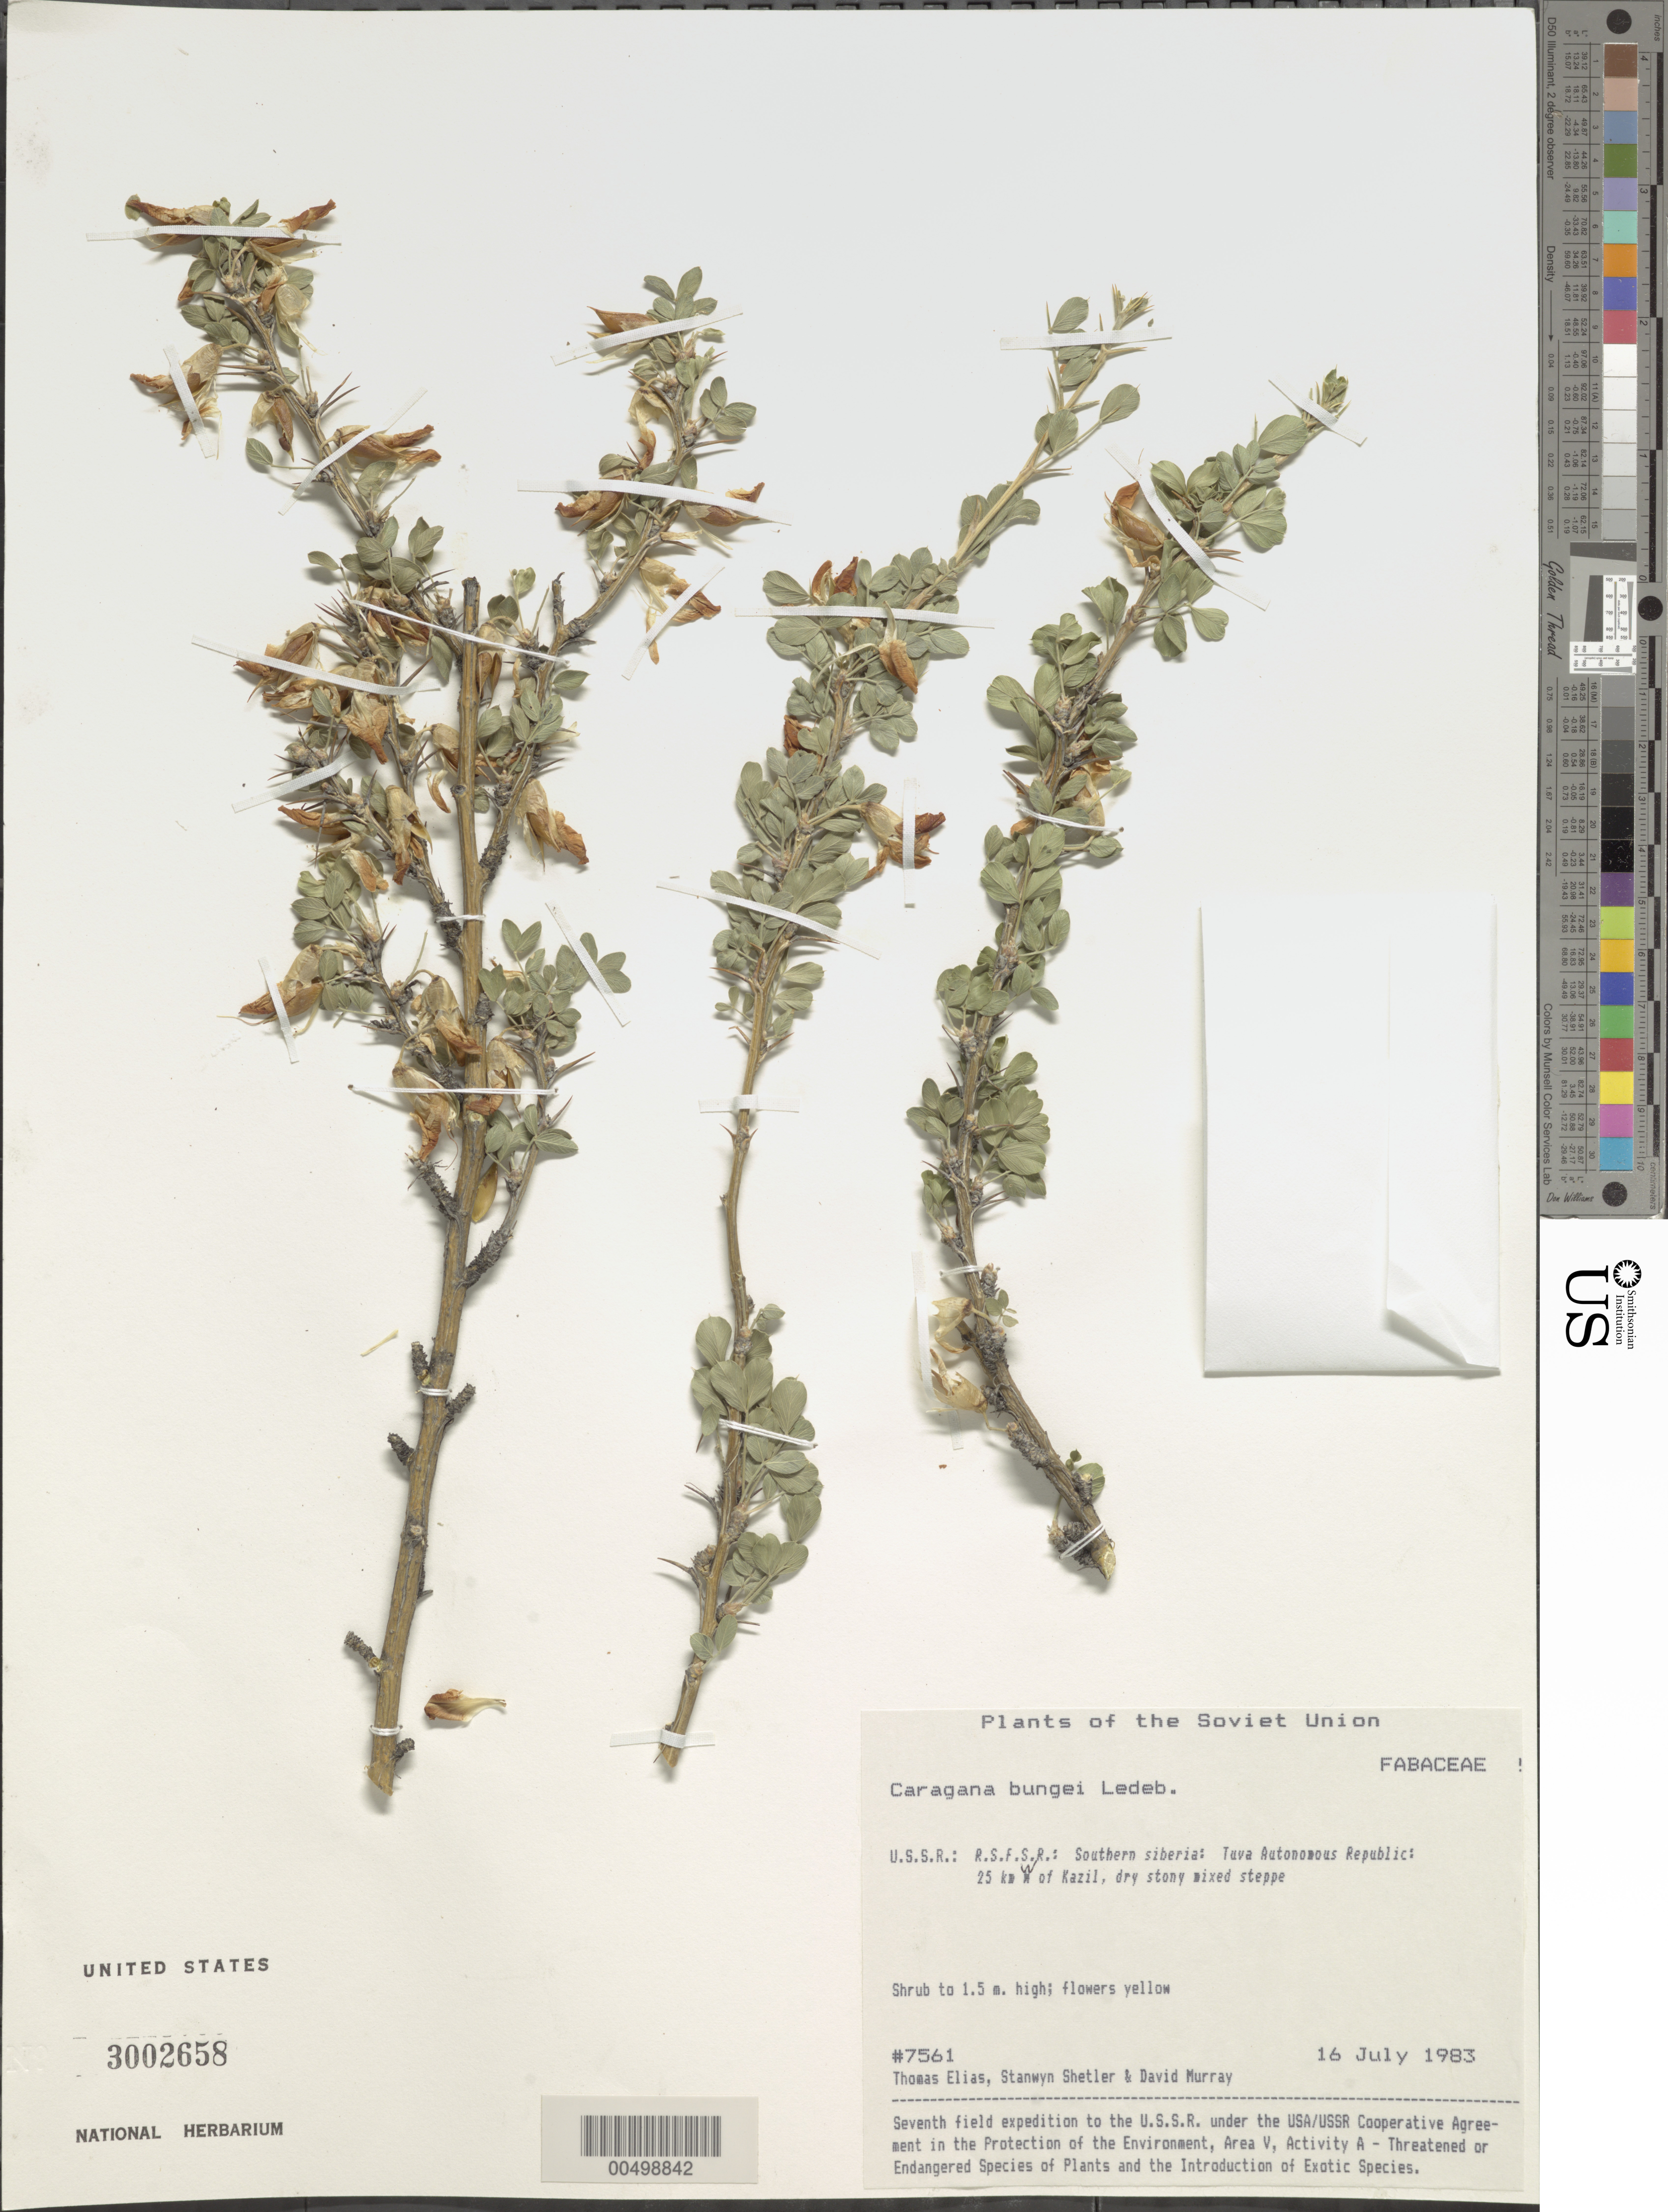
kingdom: Plantae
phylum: Tracheophyta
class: Magnoliopsida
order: Fabales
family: Fabaceae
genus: Caragana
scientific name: Caragana bungei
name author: Ledeb.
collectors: T. Elias, S. Shetler & D. F. Murray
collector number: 7561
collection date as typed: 16 Jul 1983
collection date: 1983-07-16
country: Russian Federation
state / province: Tuva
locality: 25 km W of Kazil [Kyzyl]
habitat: dry stony mixed steppe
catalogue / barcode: US 3002658